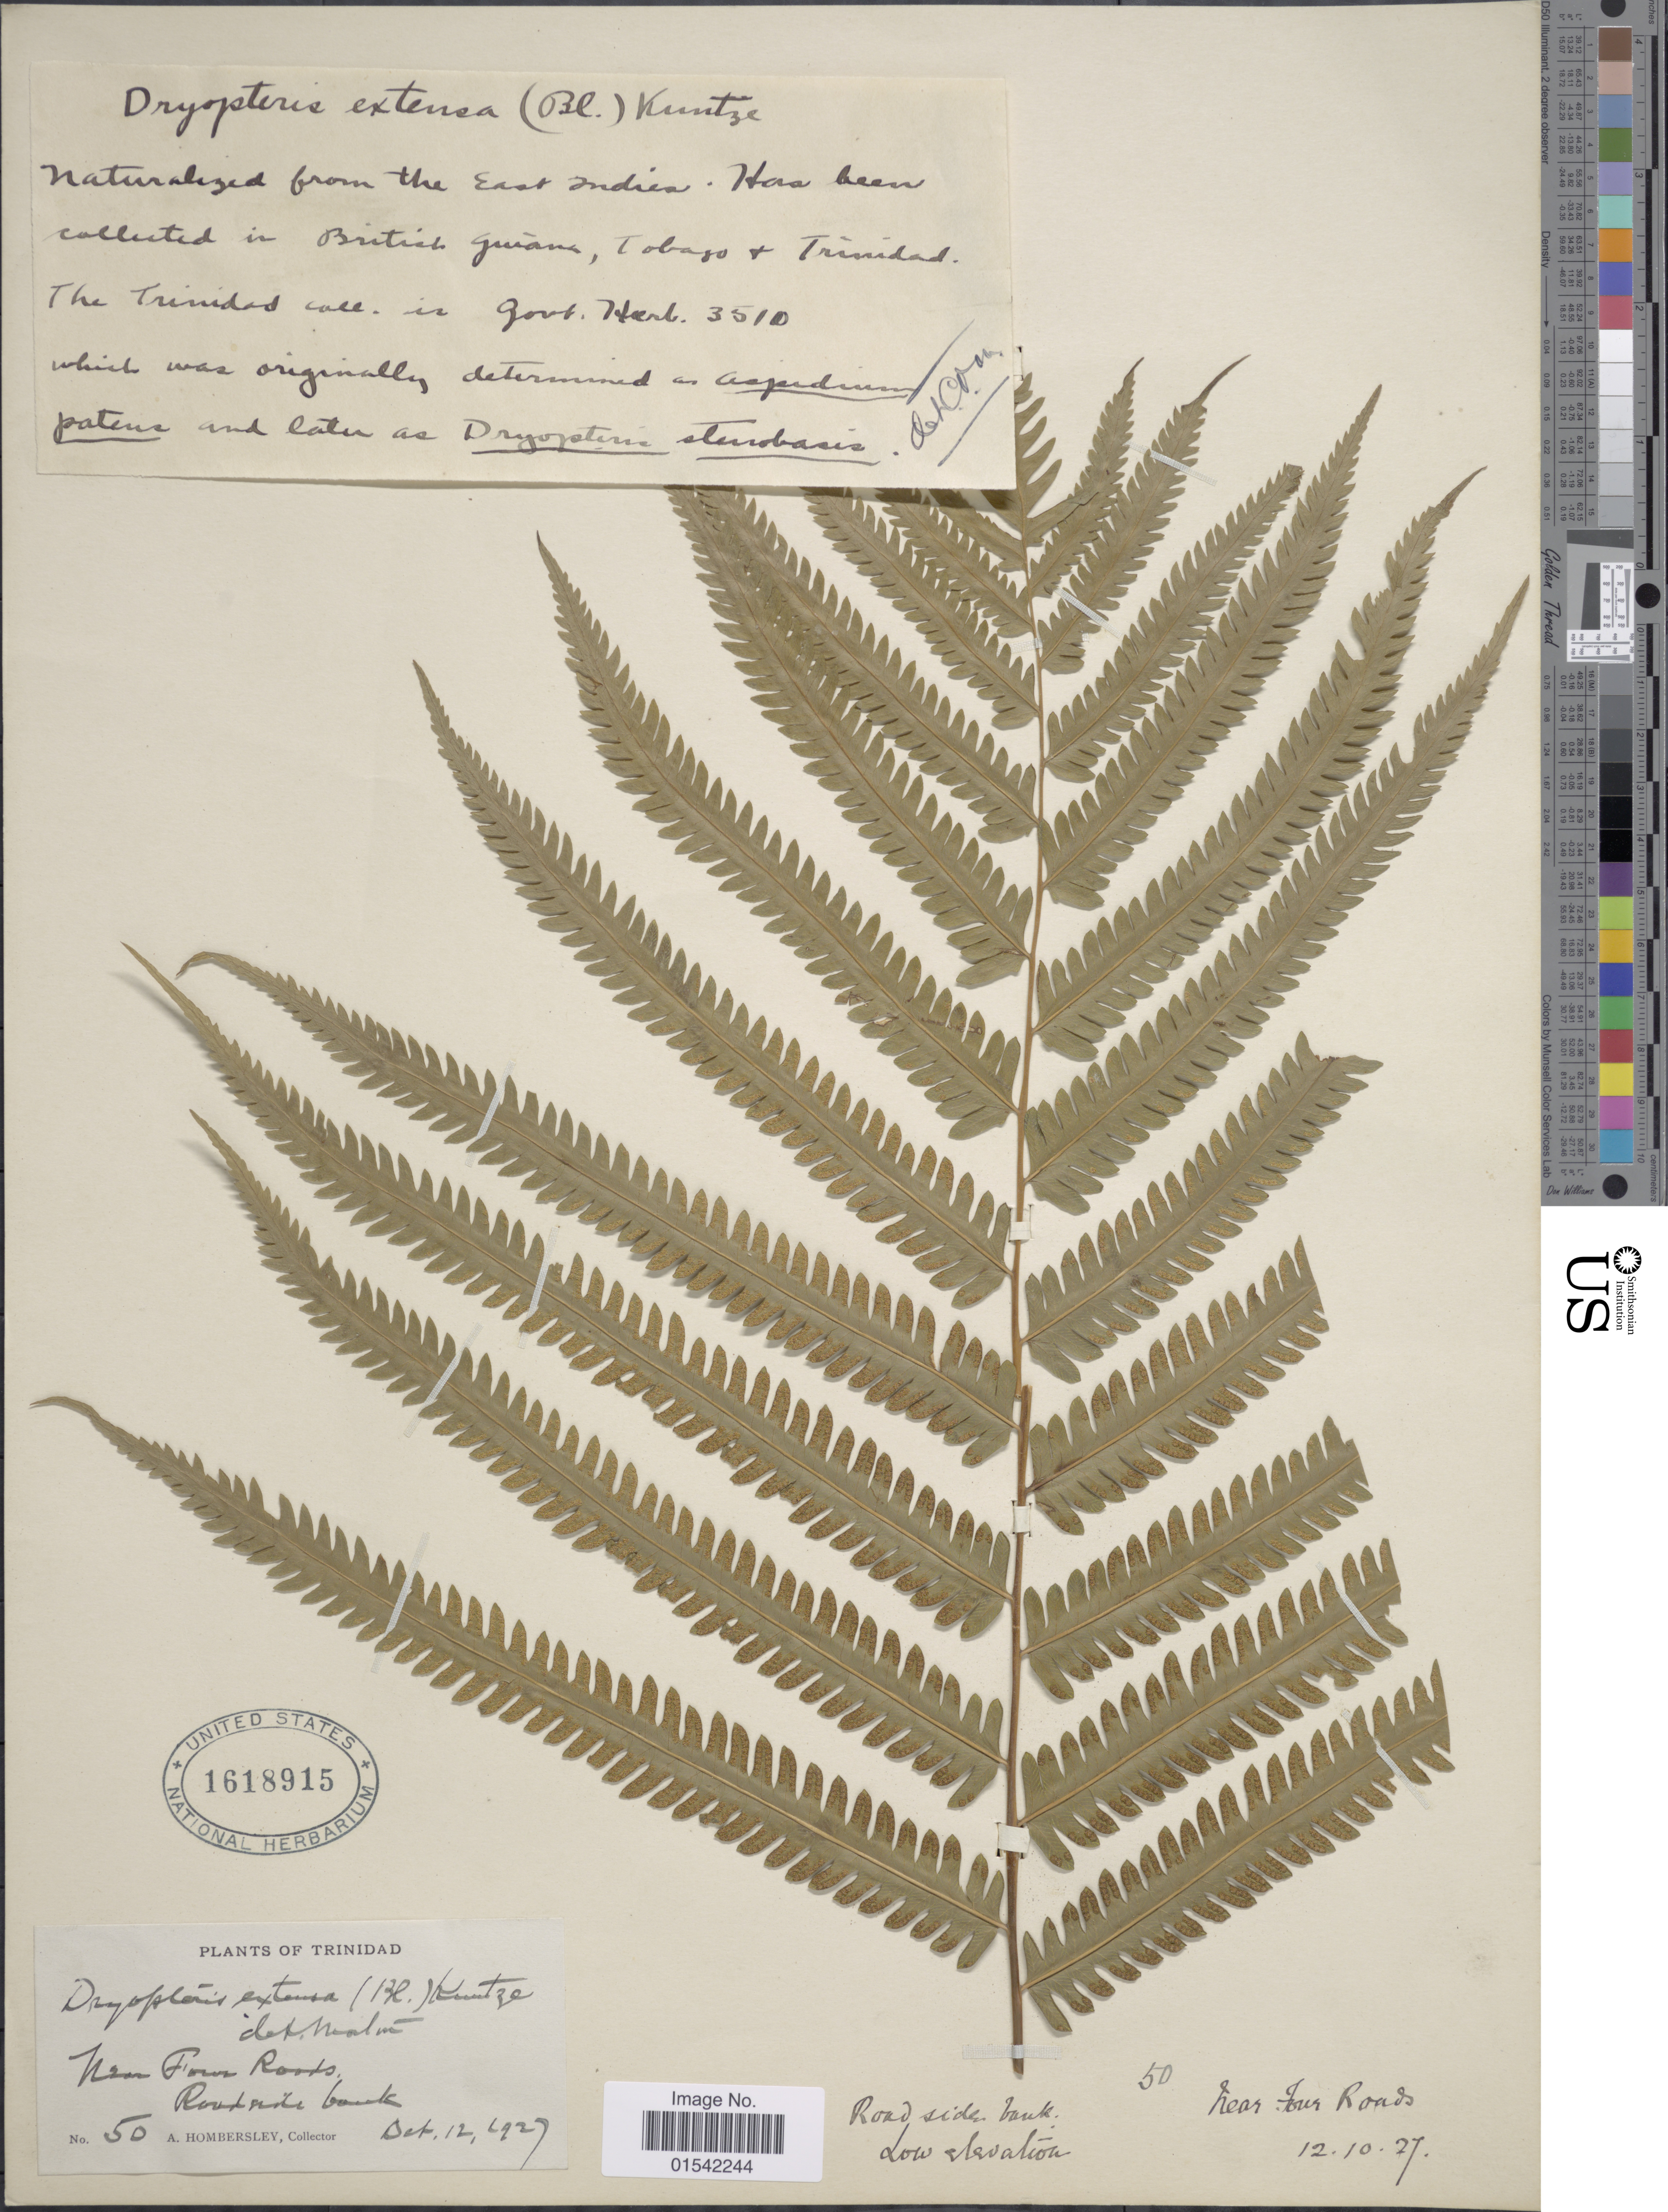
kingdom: Plantae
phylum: Tracheophyta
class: Polypodiopsida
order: Polypodiales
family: Thelypteridaceae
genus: Cyclosorus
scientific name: Cyclosorus opulentus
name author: (Kaulf.) Nakaike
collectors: A. Hombersley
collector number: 50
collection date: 1927-10-12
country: Trinidad and Tobago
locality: Trinidad, near Four Roads, Roadside bank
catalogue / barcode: US 1618915